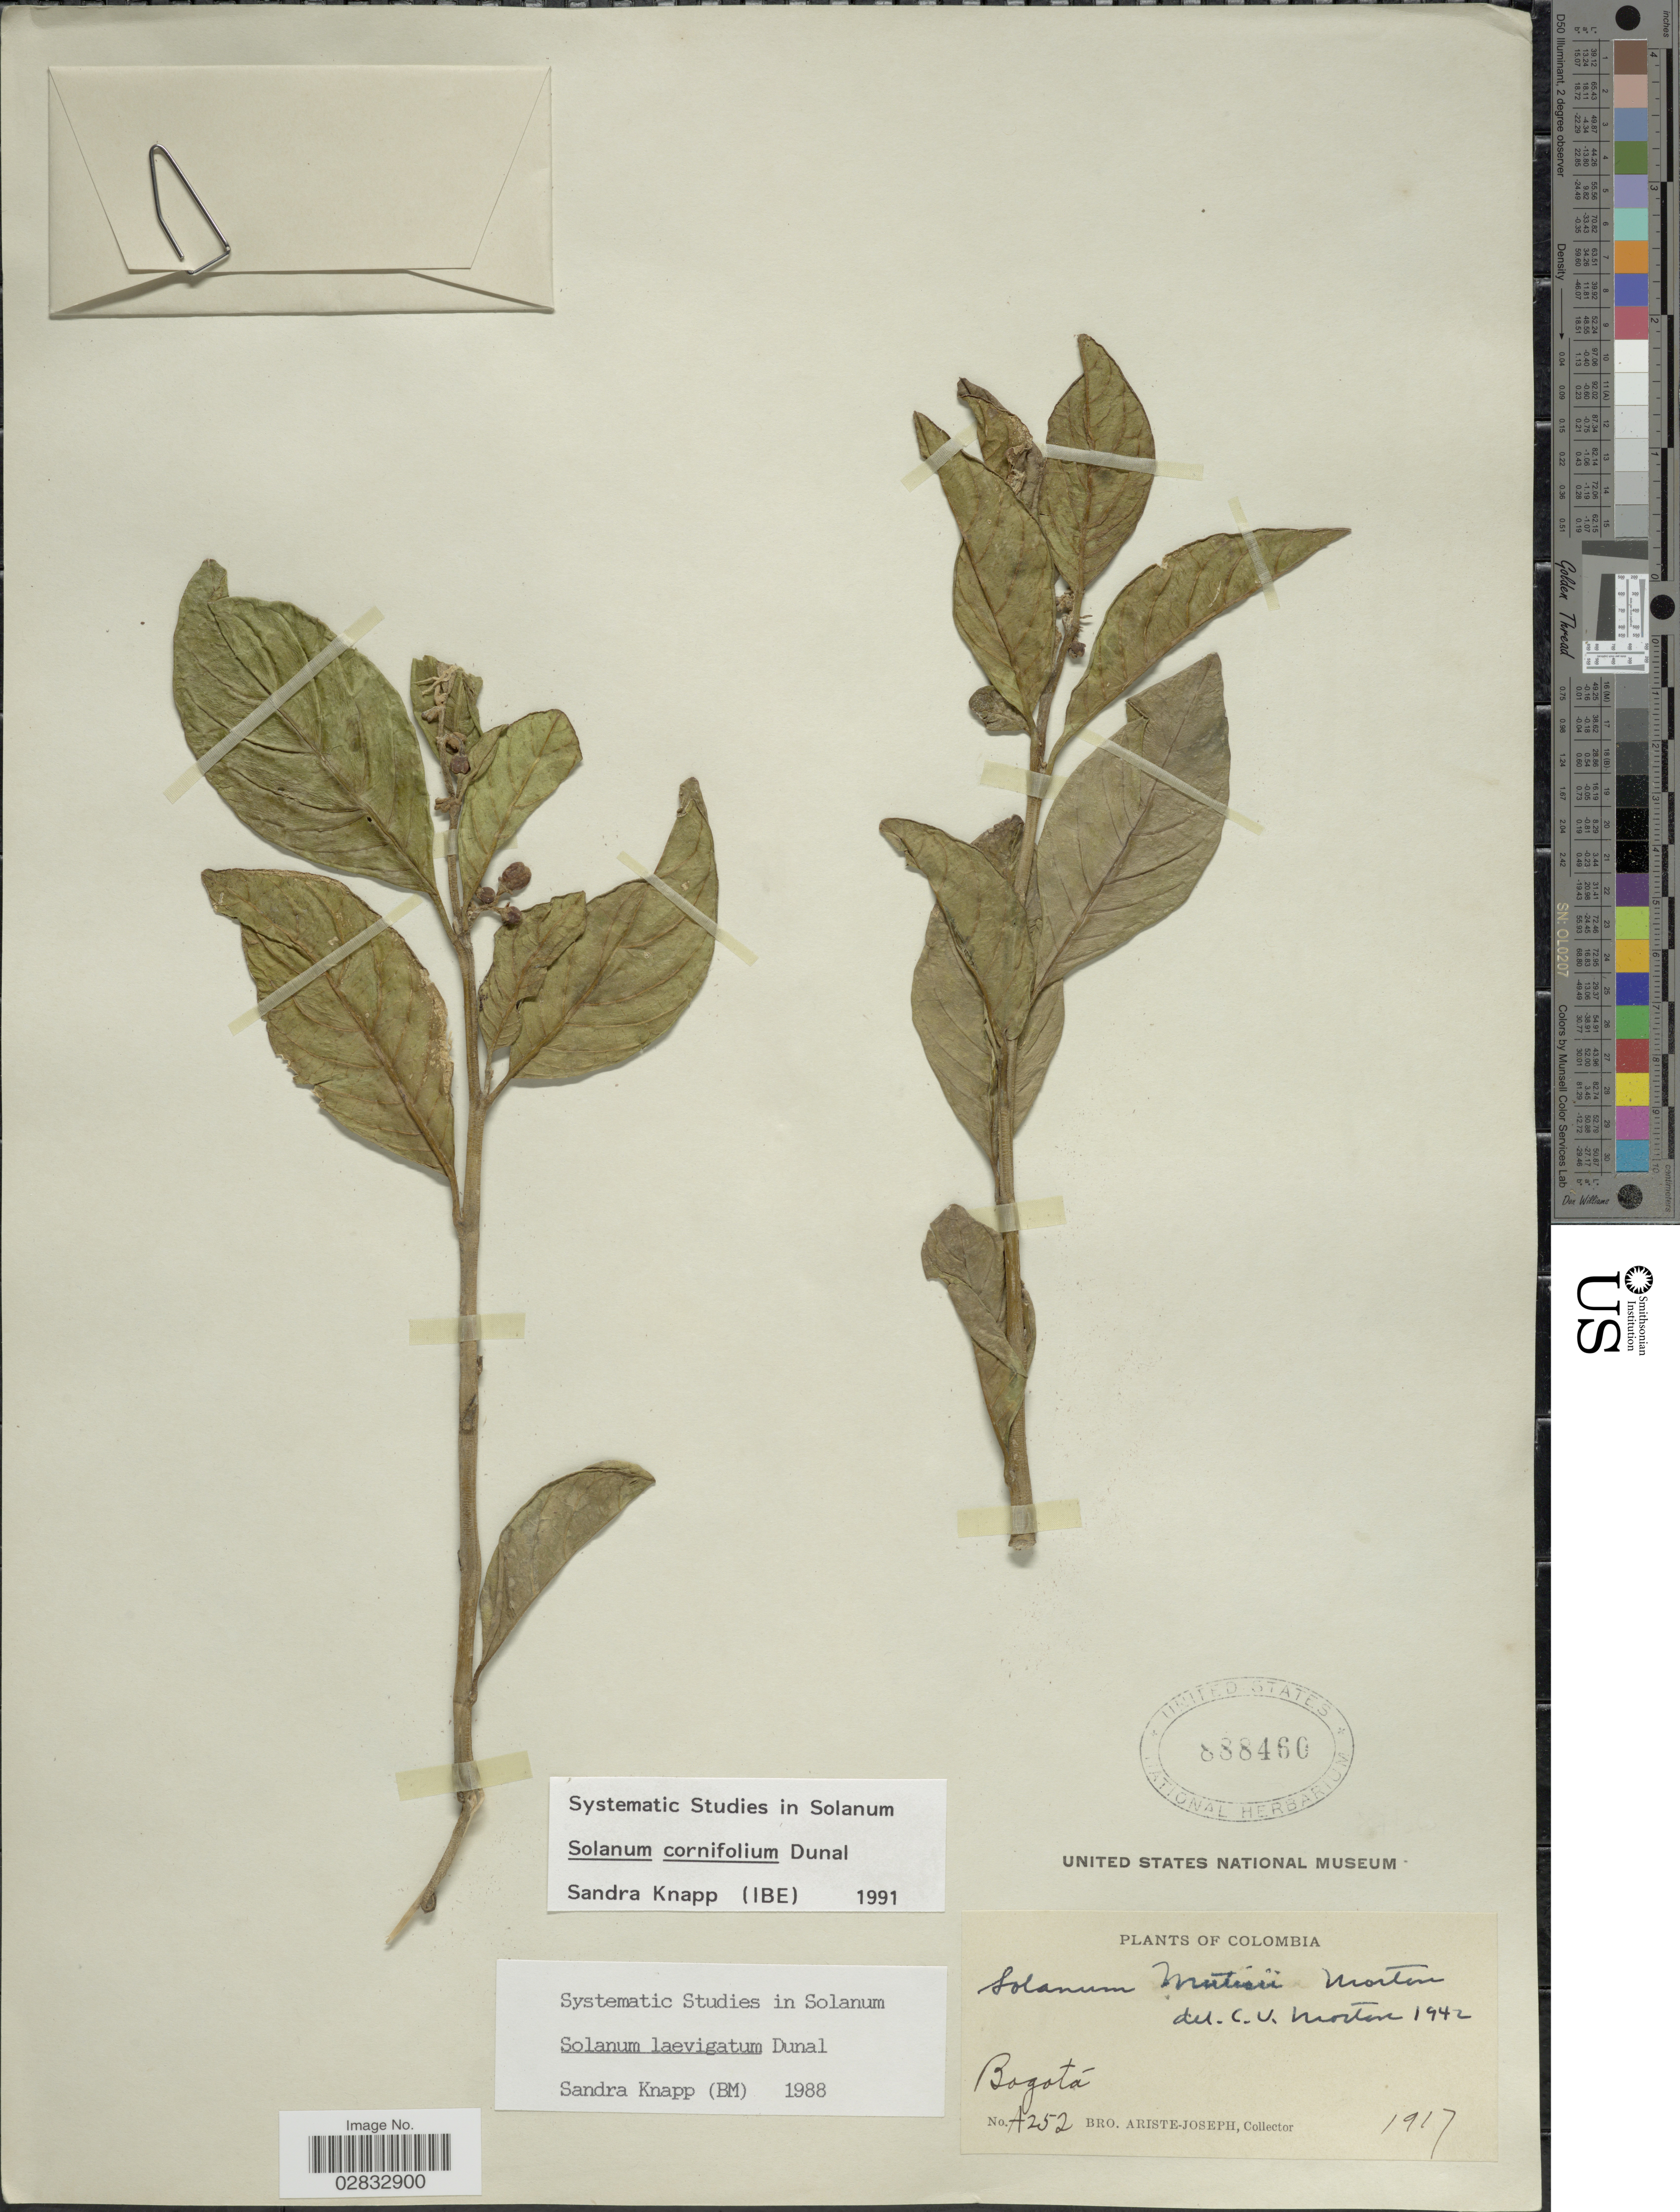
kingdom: Plantae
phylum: Tracheophyta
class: Magnoliopsida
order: Solanales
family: Solanaceae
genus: Solanum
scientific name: Solanum cornifolium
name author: Dunal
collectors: Bro. Ariste-Joseph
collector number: A252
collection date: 1917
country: Colombia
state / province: Bogota D.C.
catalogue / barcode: US 888460